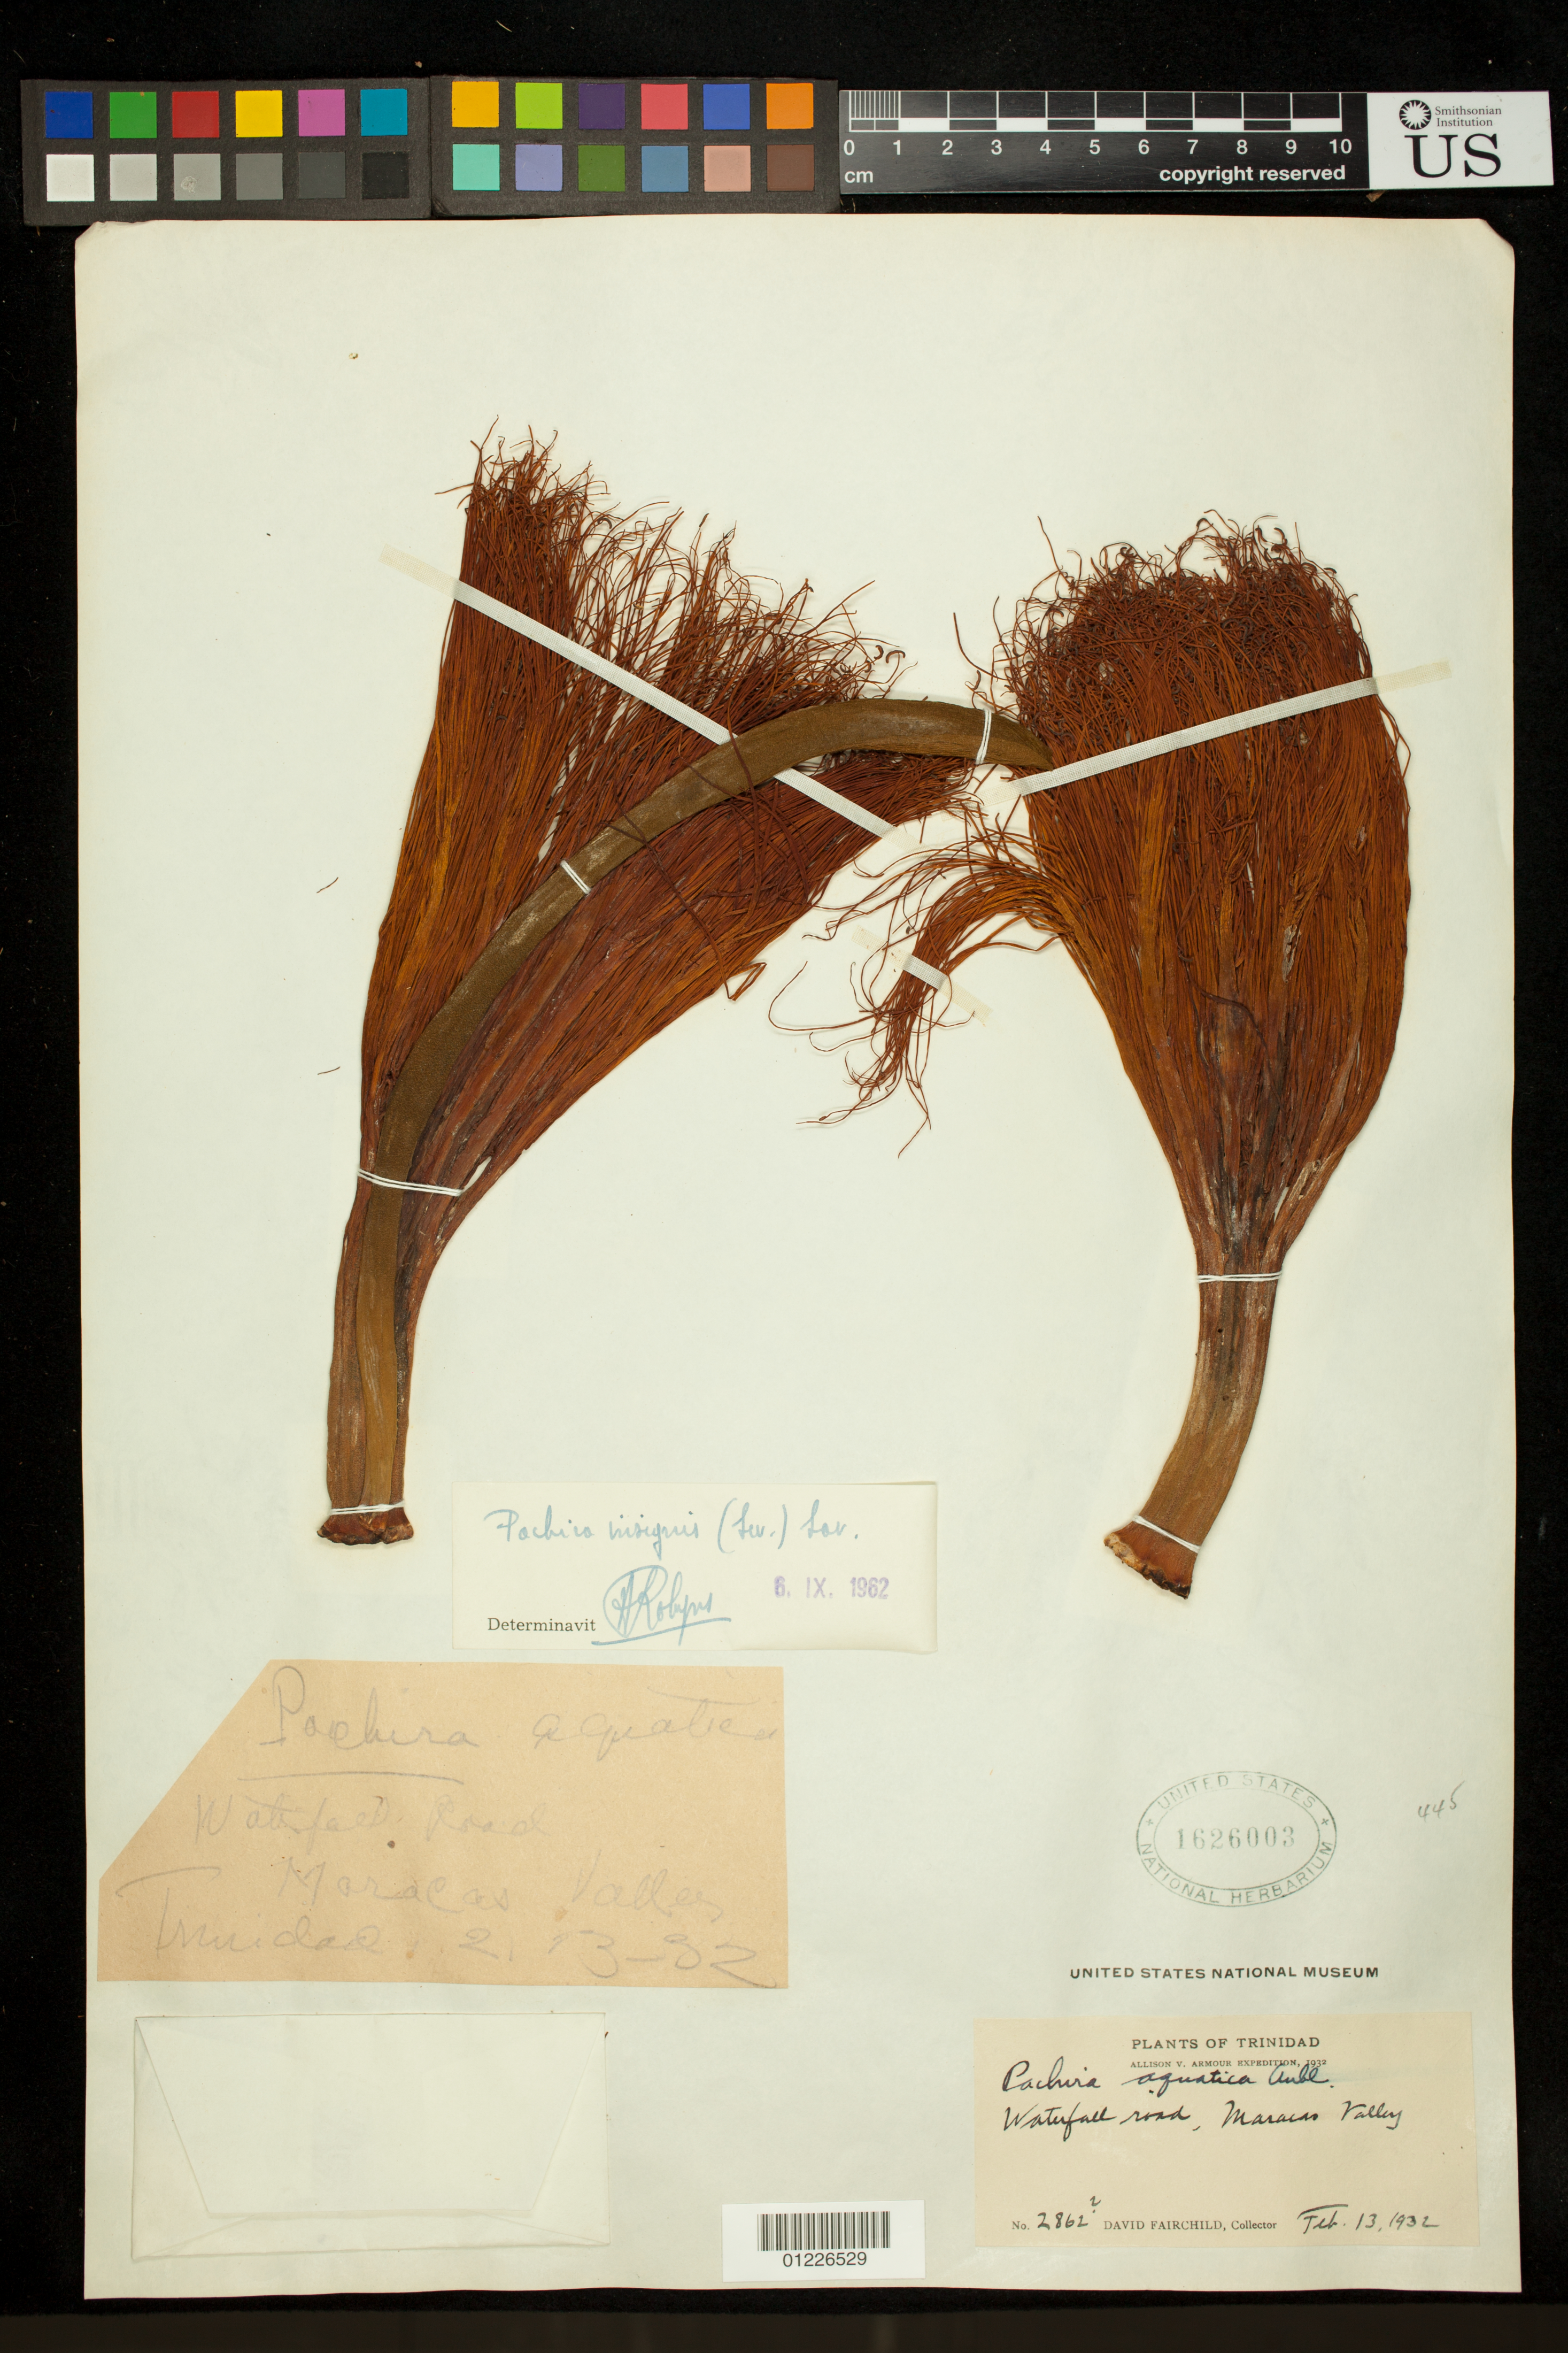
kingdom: Plantae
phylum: Tracheophyta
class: Magnoliopsida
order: Malvales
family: Malvaceae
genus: Pachira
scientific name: Pachira insignis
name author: (Sw.) Sw. ex Savigny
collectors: D. Fairchild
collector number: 2862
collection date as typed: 2/13/1932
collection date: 1932-02-13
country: Trinidad and Tobago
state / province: Tunapuna/Piarco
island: Trinidad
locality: Waterfall Road, Maracas Valley, Trinidad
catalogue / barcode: US 1626003